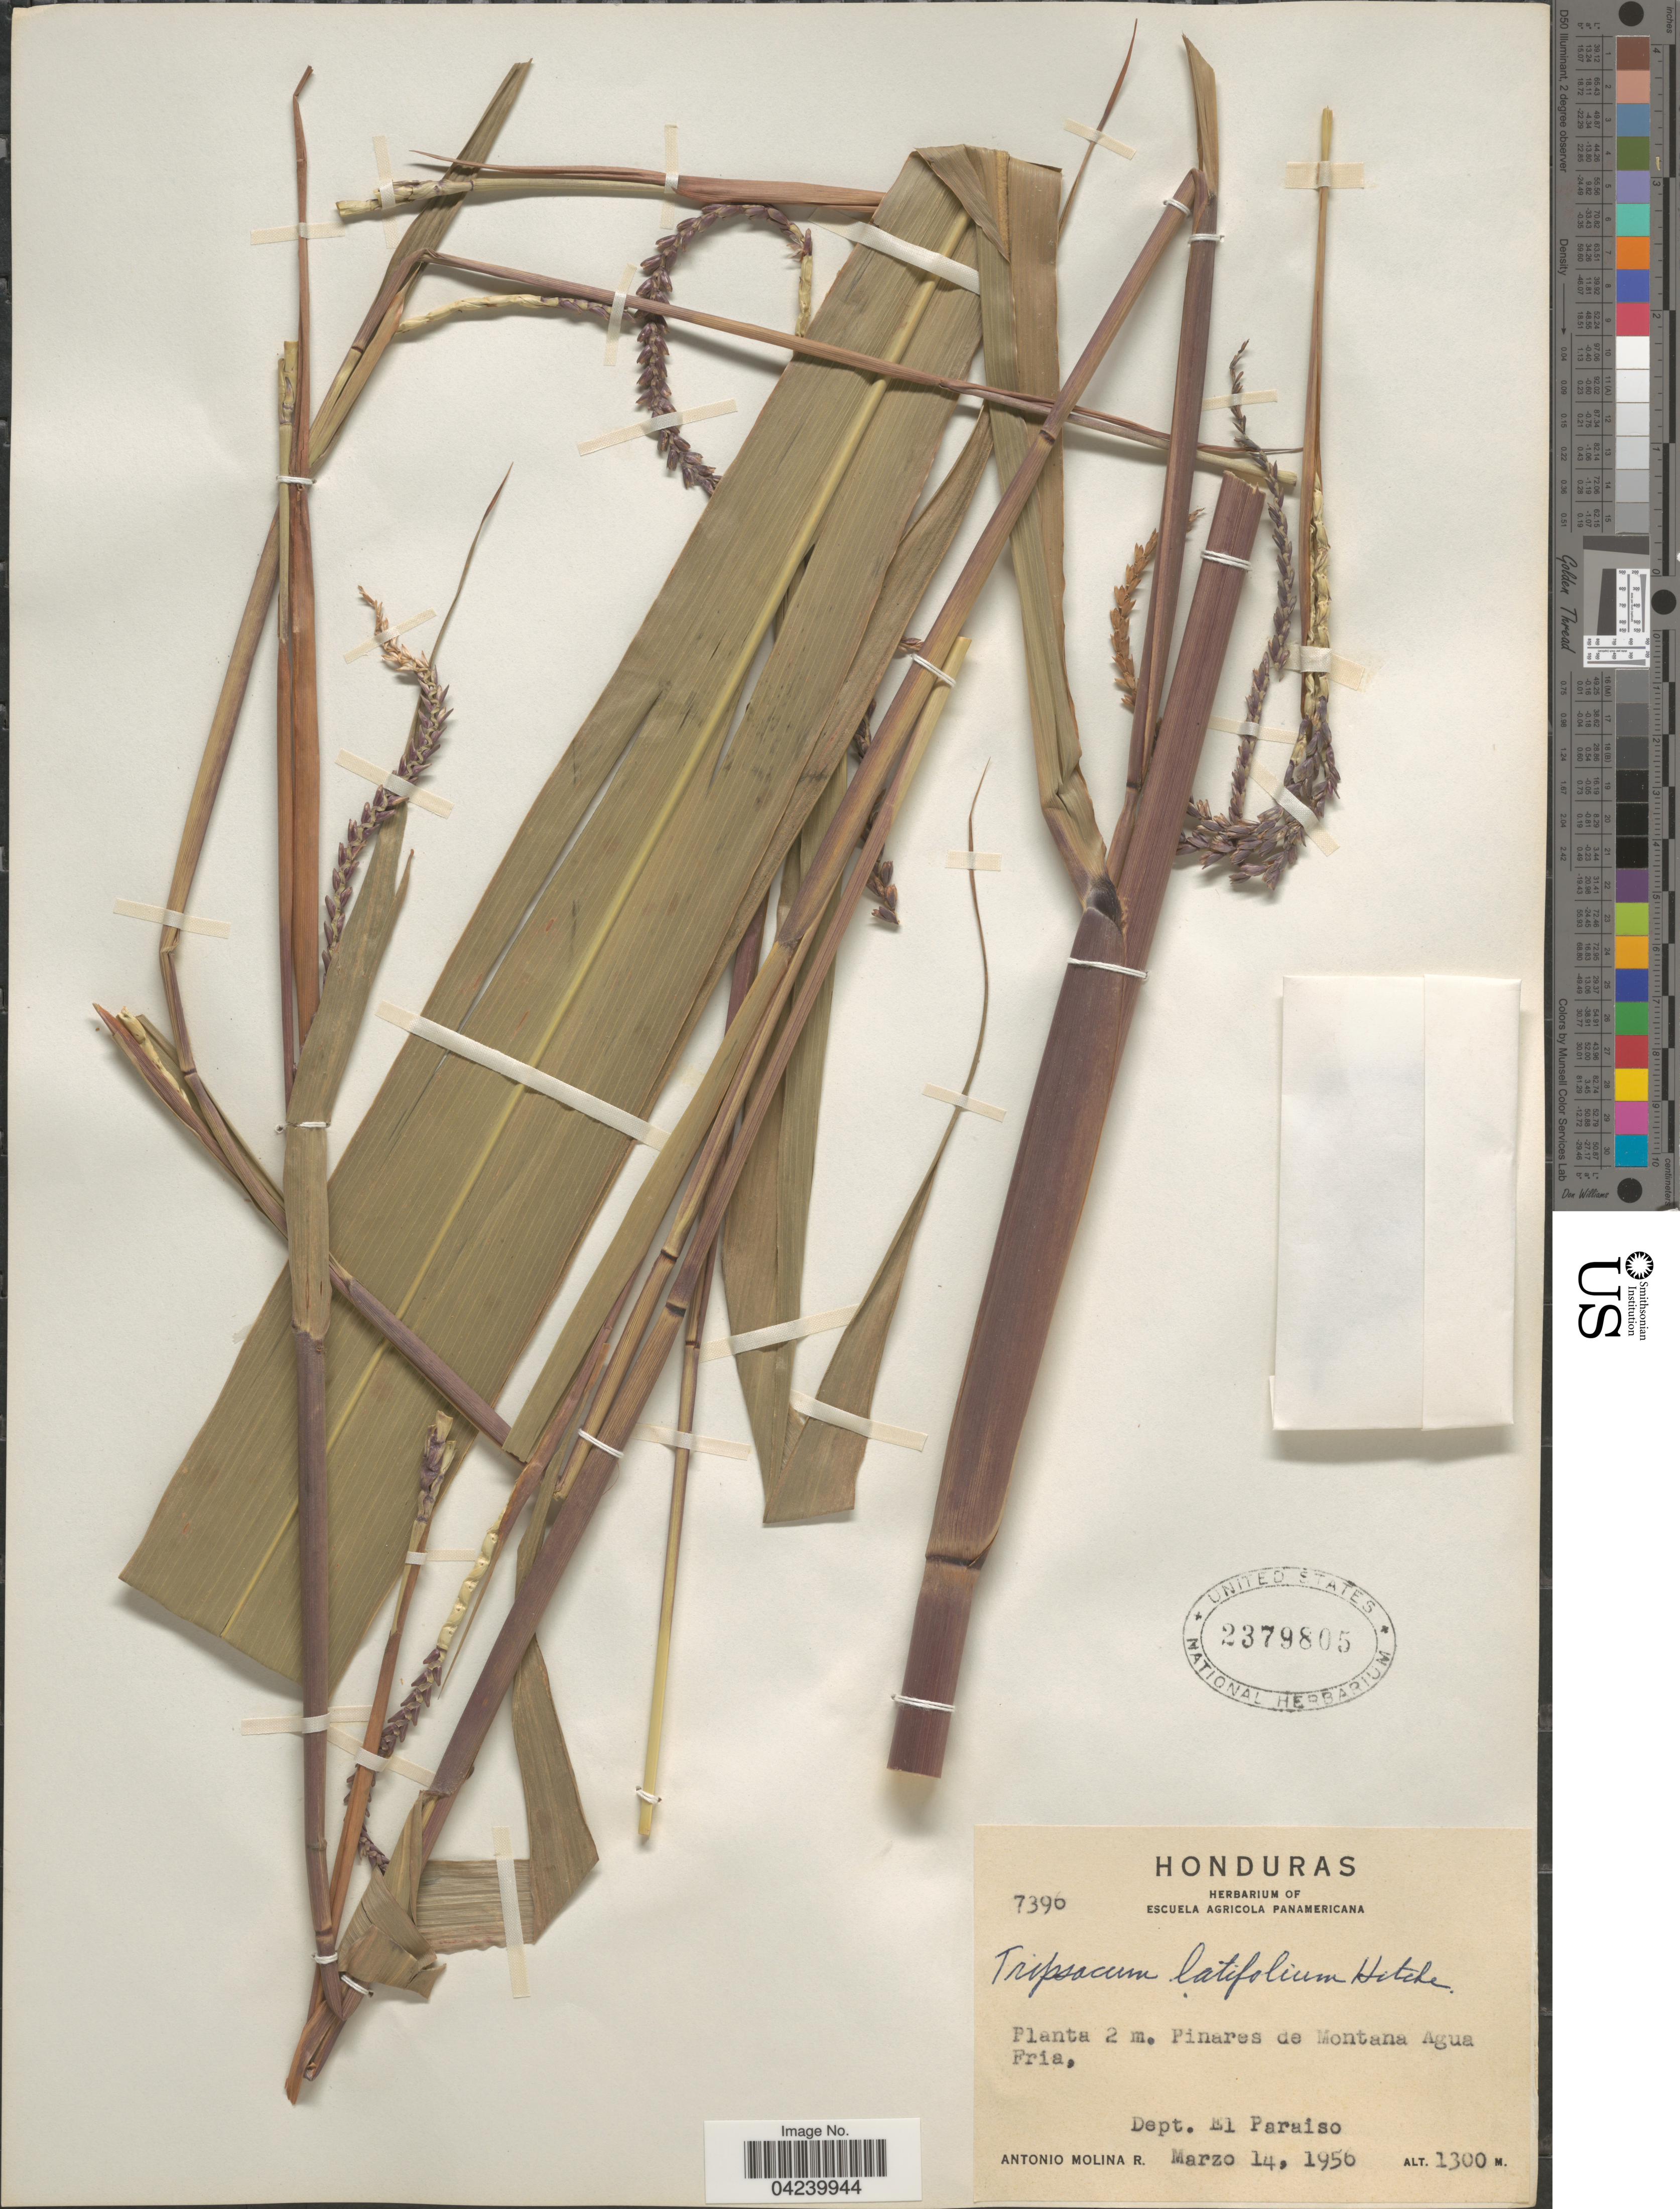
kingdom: Plantae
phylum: Tracheophyta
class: Liliopsida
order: Poales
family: Poaceae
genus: Tripsacum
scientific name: Tripsacum latifolium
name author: Hitchc.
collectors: A. Molina R.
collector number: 7396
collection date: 1956-03-14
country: Honduras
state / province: El Paraiso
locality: Pinares de Montana Agua Fria, Dept. El Paraiso.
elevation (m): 1300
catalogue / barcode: US 2379805